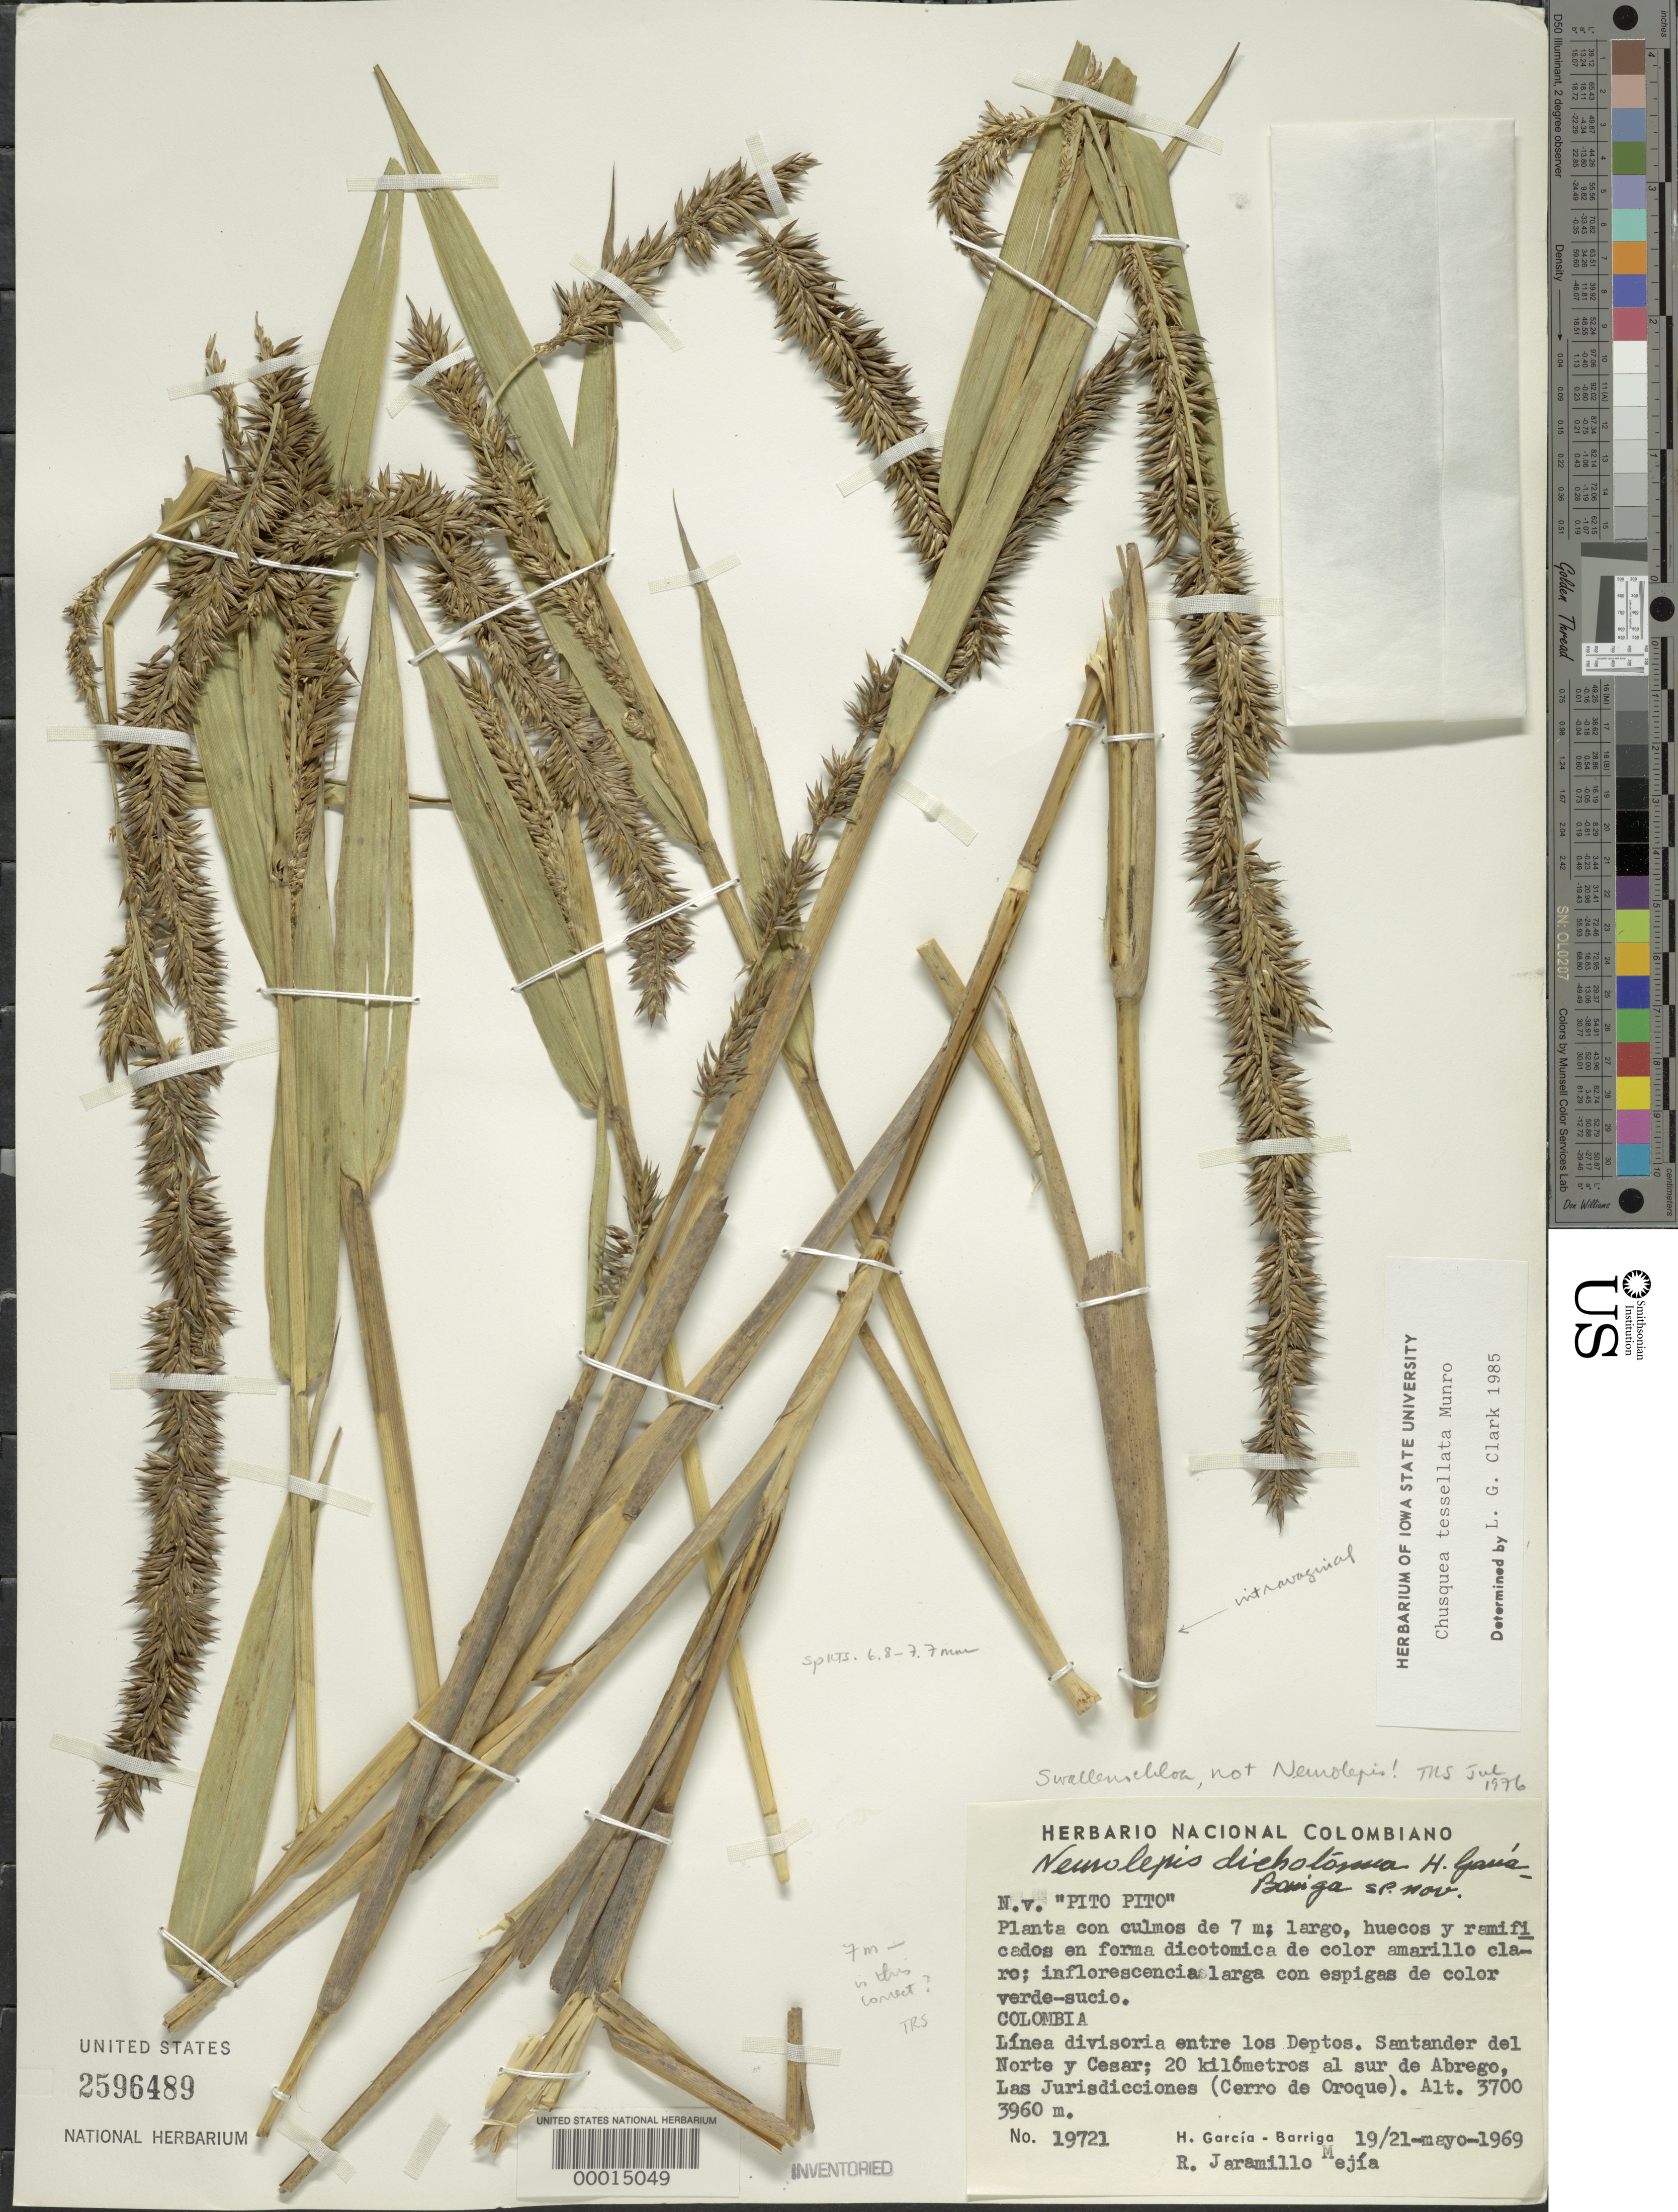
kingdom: Plantae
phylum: Tracheophyta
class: Liliopsida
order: Poales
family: Poaceae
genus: Chusquea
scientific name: Chusquea tessellata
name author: Munro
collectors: H. García Barriga & R. Jaramillo M.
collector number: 19721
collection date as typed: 19 May 1969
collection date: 1969-05-19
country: Colombia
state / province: César / Norte de Santander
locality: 20 km al Sur de Abrego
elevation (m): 3700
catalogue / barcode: US 2596489